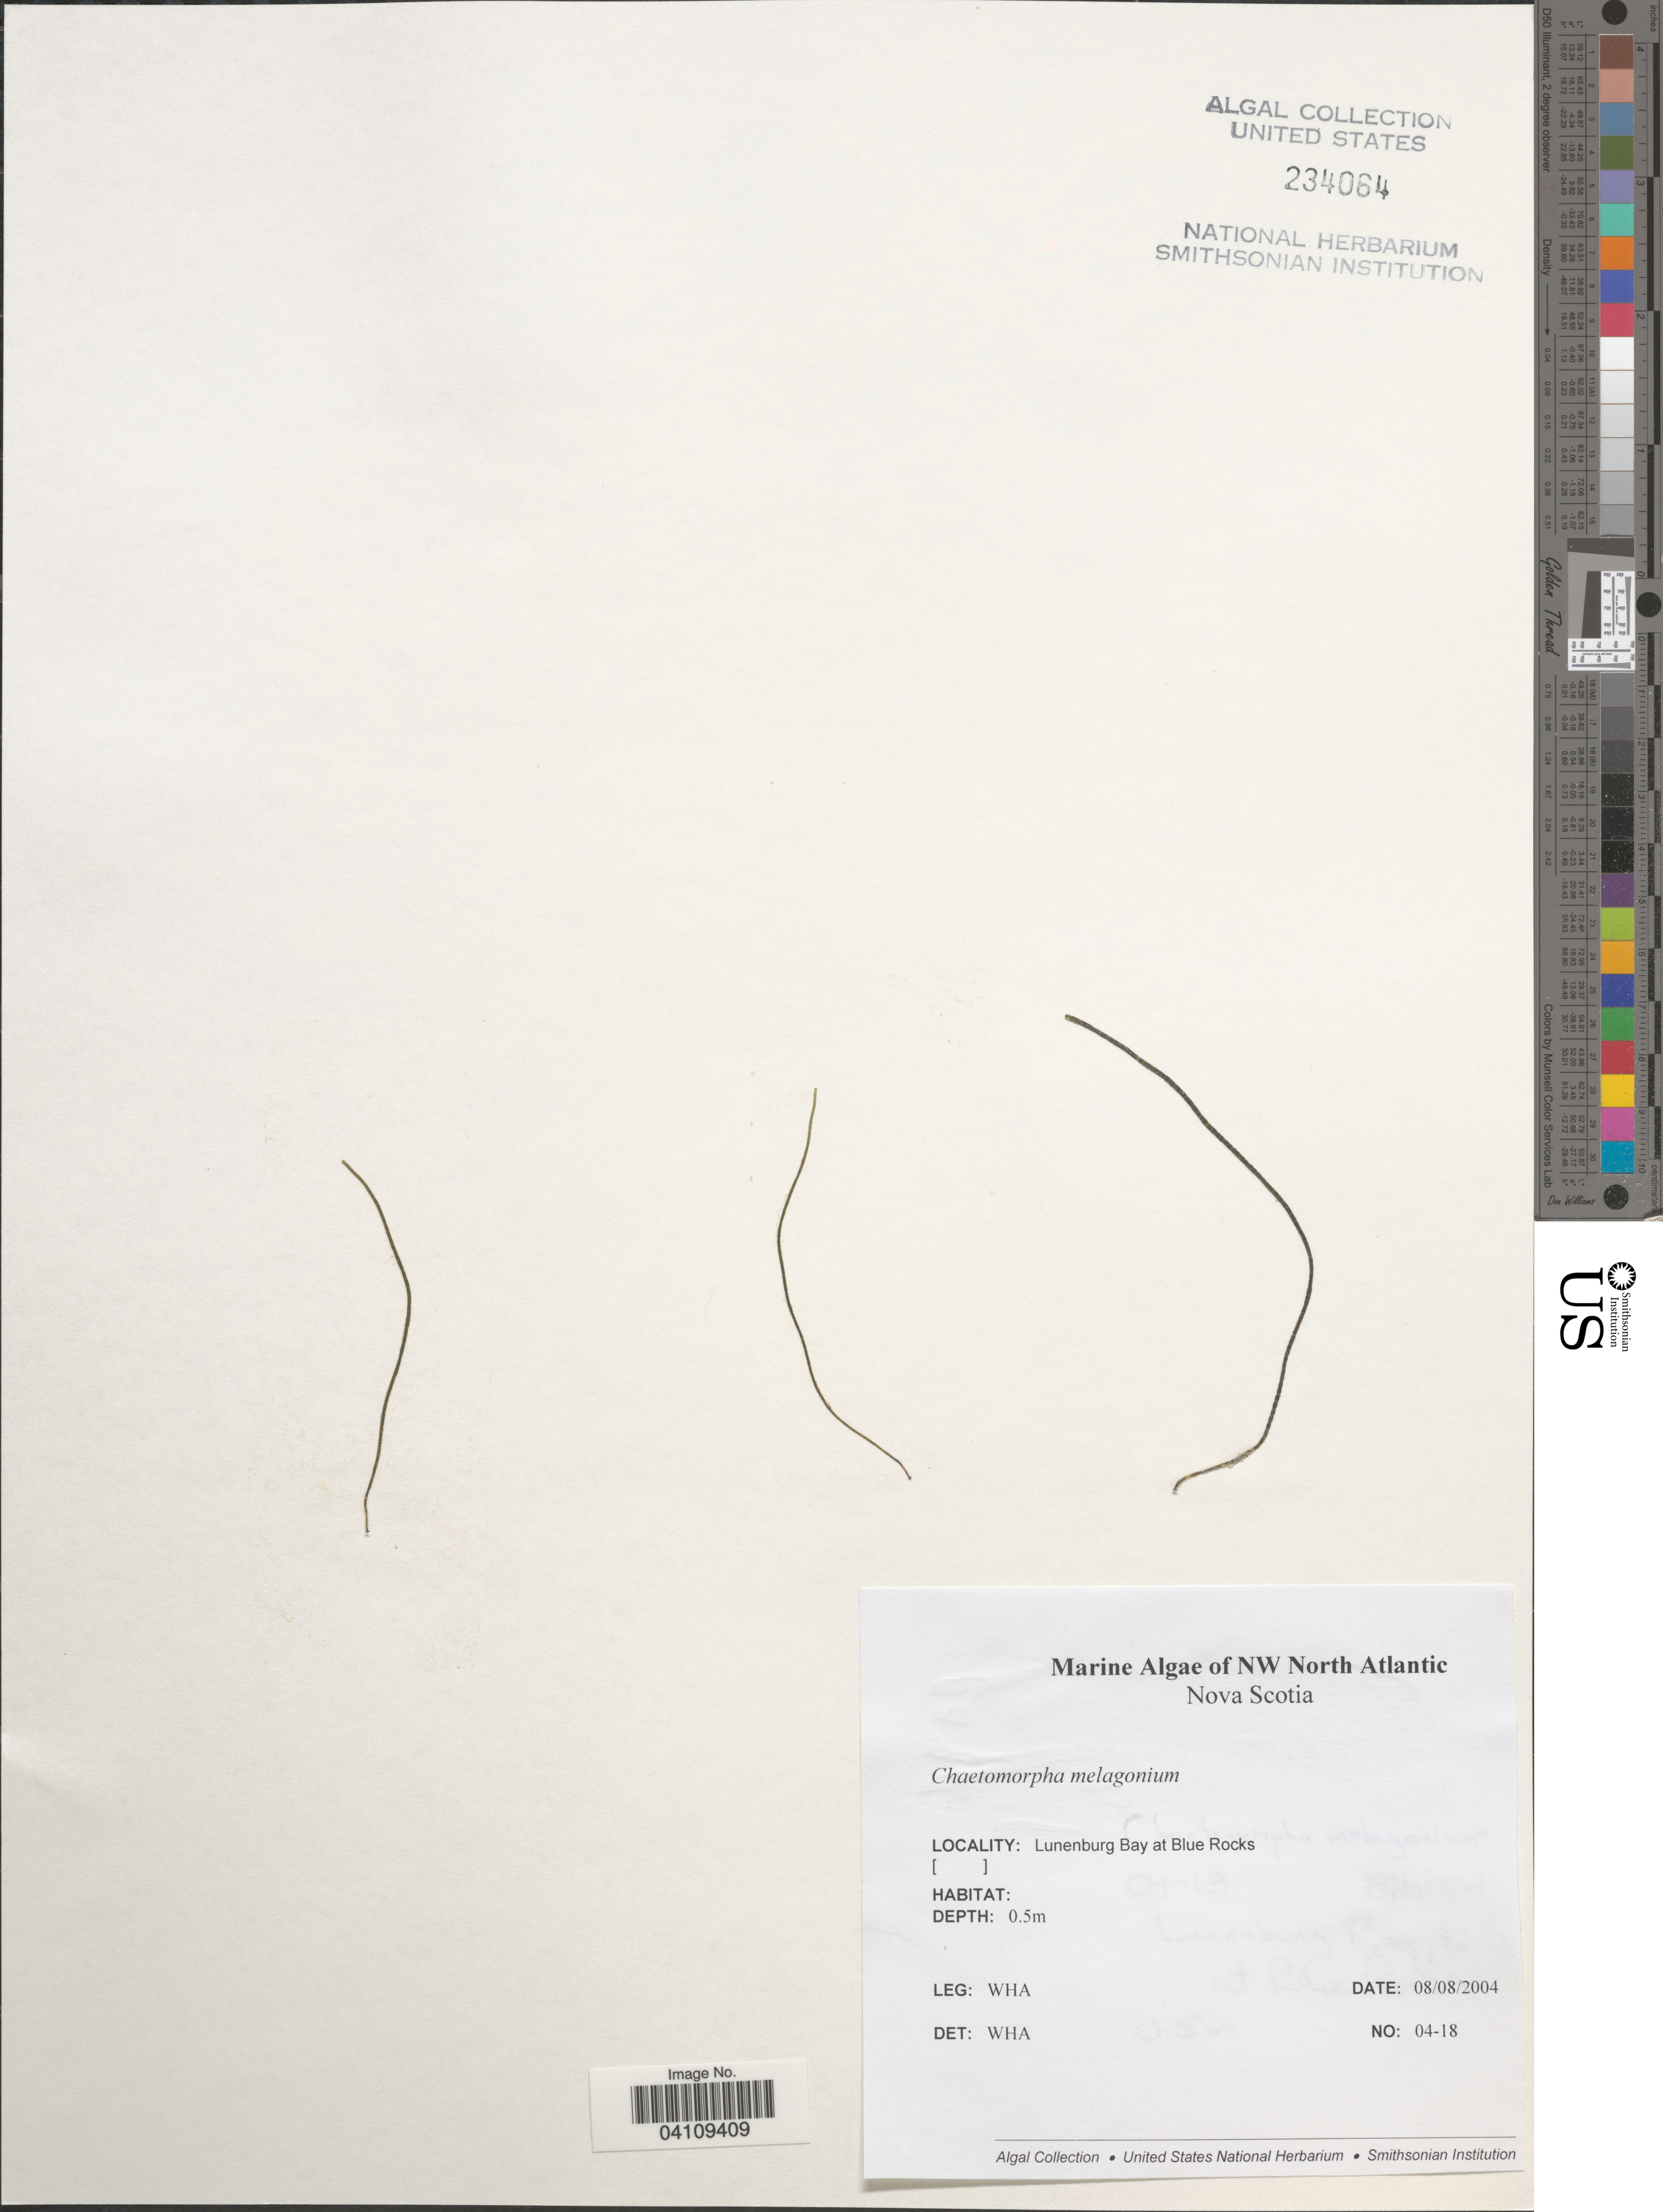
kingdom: Plantae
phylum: Chlorophyta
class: Ulvophyceae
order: Cladophorales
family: Cladophoraceae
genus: Chaetomorpha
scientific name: Chaetomorpha melagonium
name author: (F. Weber & D. Mohr) Kützing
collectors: W. H. Adey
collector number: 04-18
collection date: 2004-08-08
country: Canada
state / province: Nova Scotia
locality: NW North Atlantic. Lunenburg Bay at Blue Rocks..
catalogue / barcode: US 234064